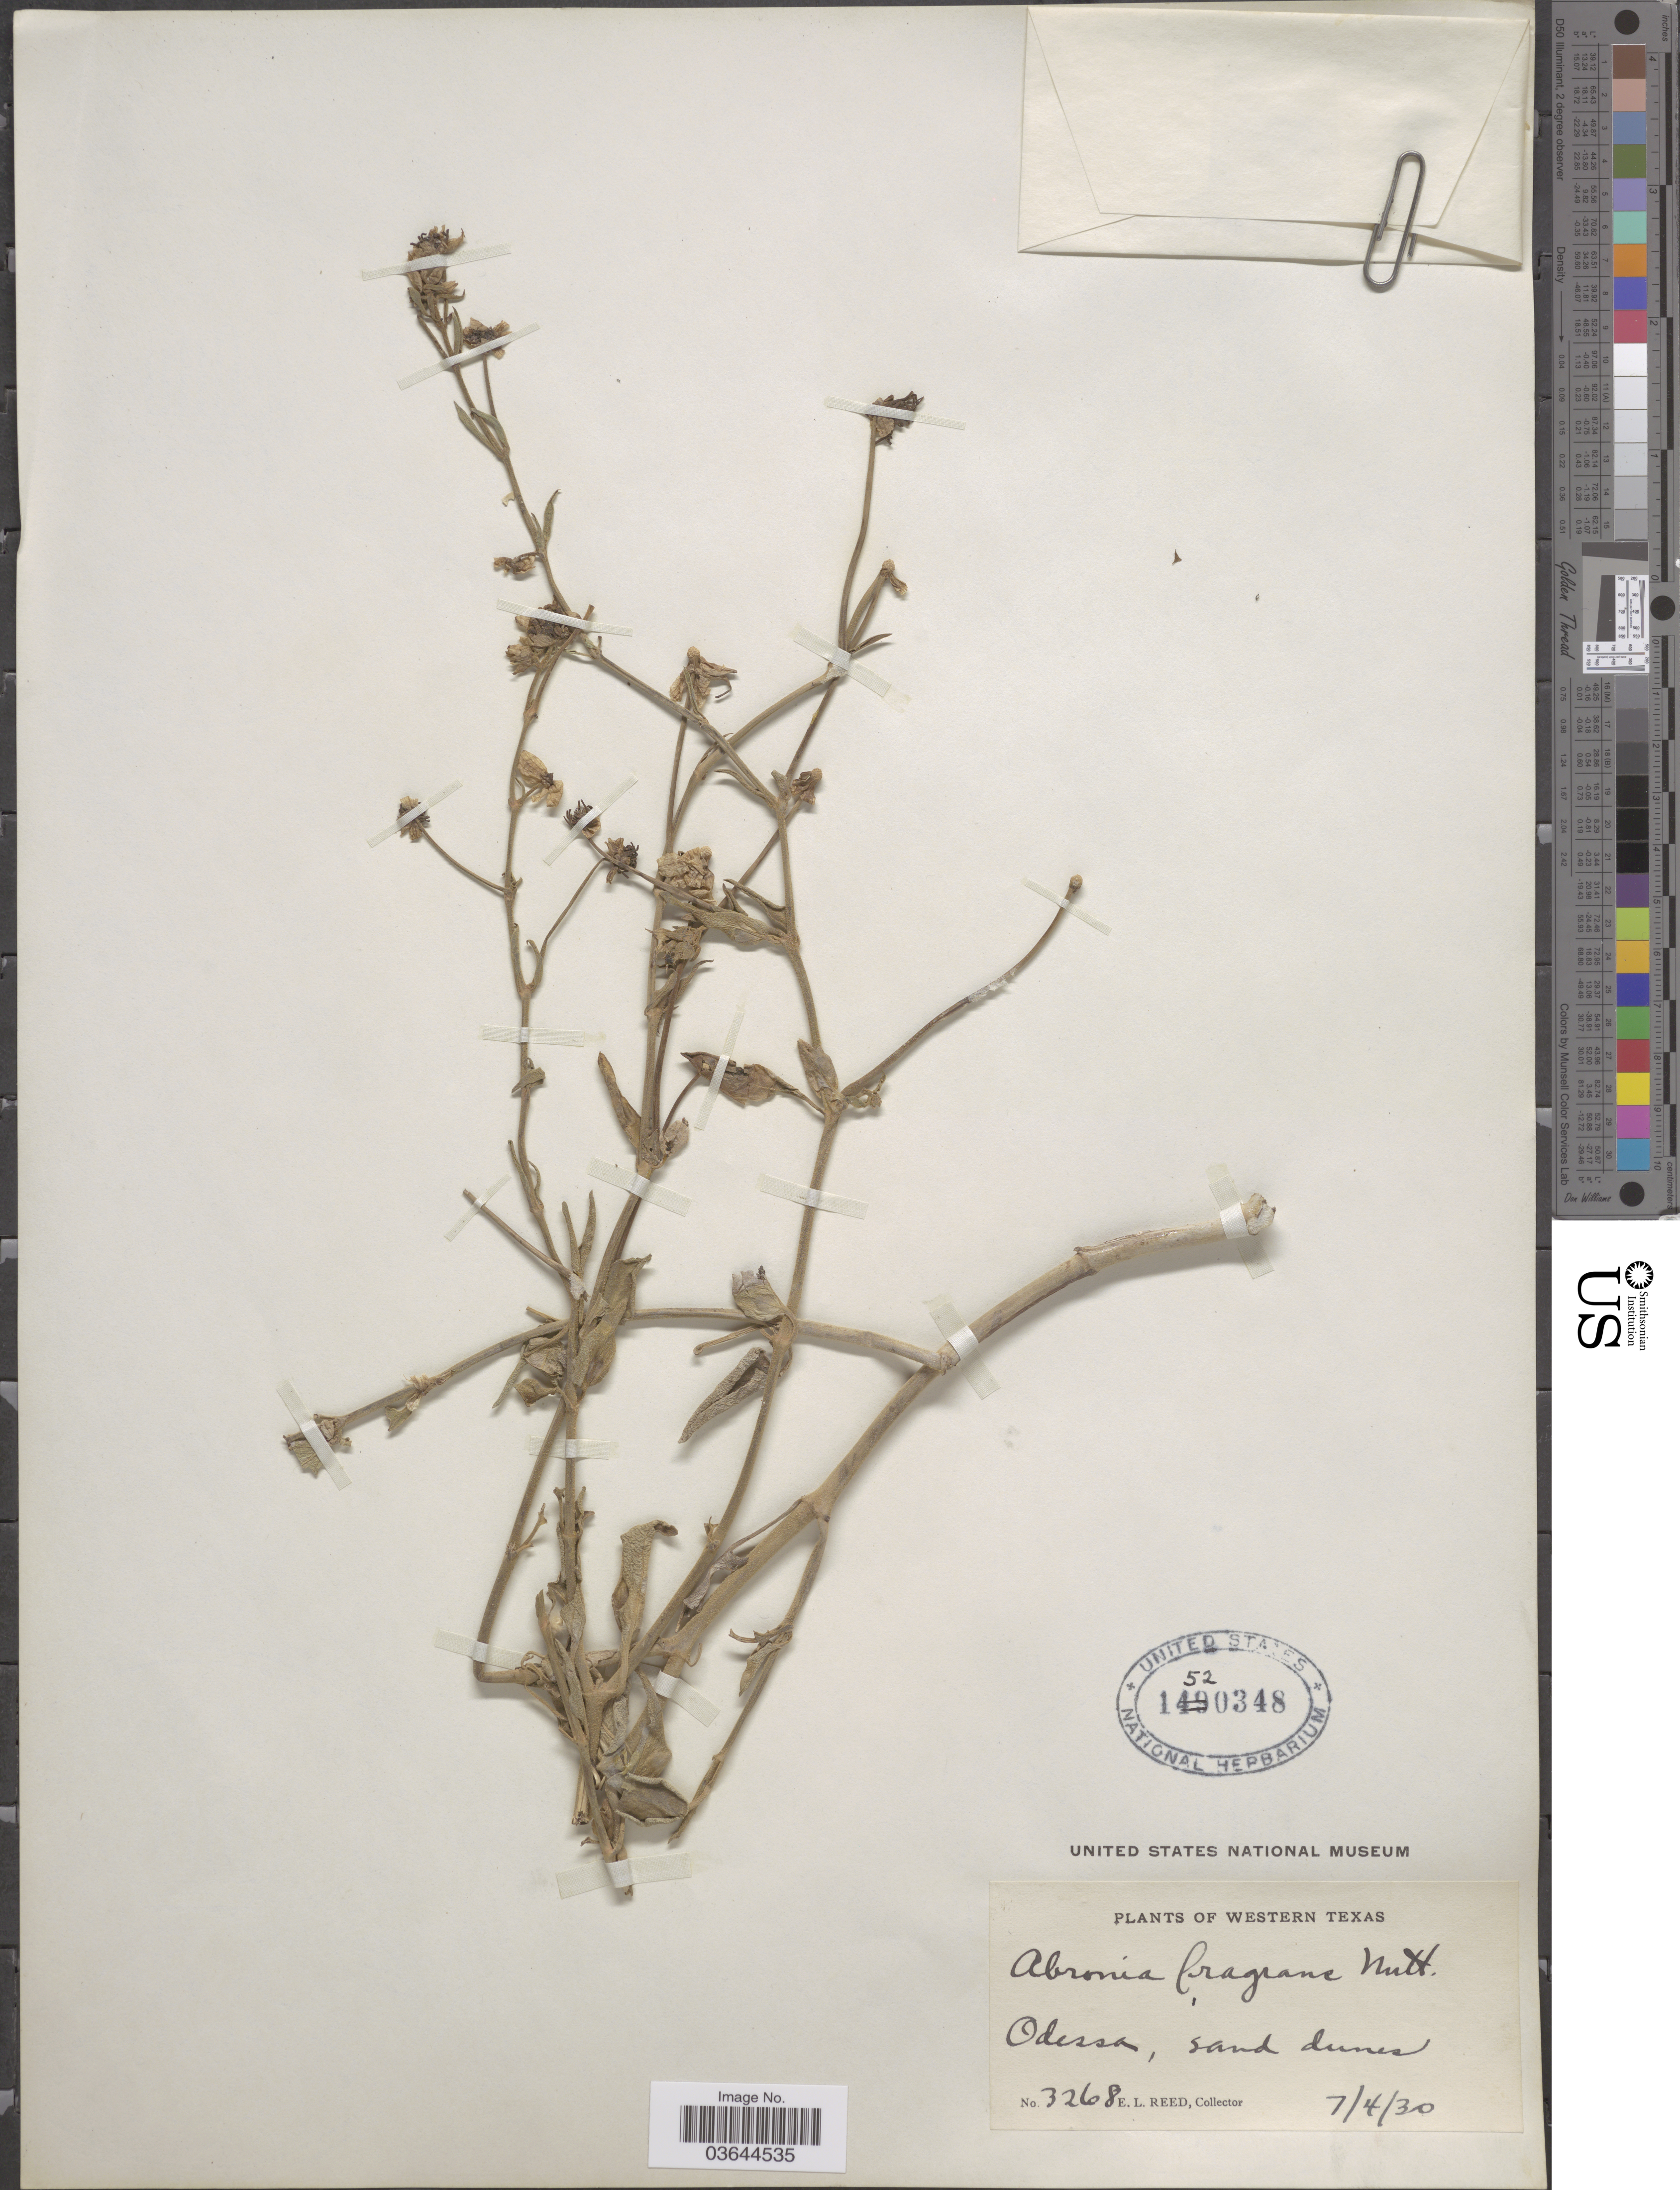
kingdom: Plantae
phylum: Tracheophyta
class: Magnoliopsida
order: Caryophyllales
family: Nyctaginaceae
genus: Abronia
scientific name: Abronia carletonii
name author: J.M. Coult. & Fisher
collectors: E. Reed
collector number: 3268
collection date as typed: Transcribed d/m/y: 4/7/30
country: United States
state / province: Texas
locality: Western Texas, Odessa, sand dunes.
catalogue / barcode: US 1520348